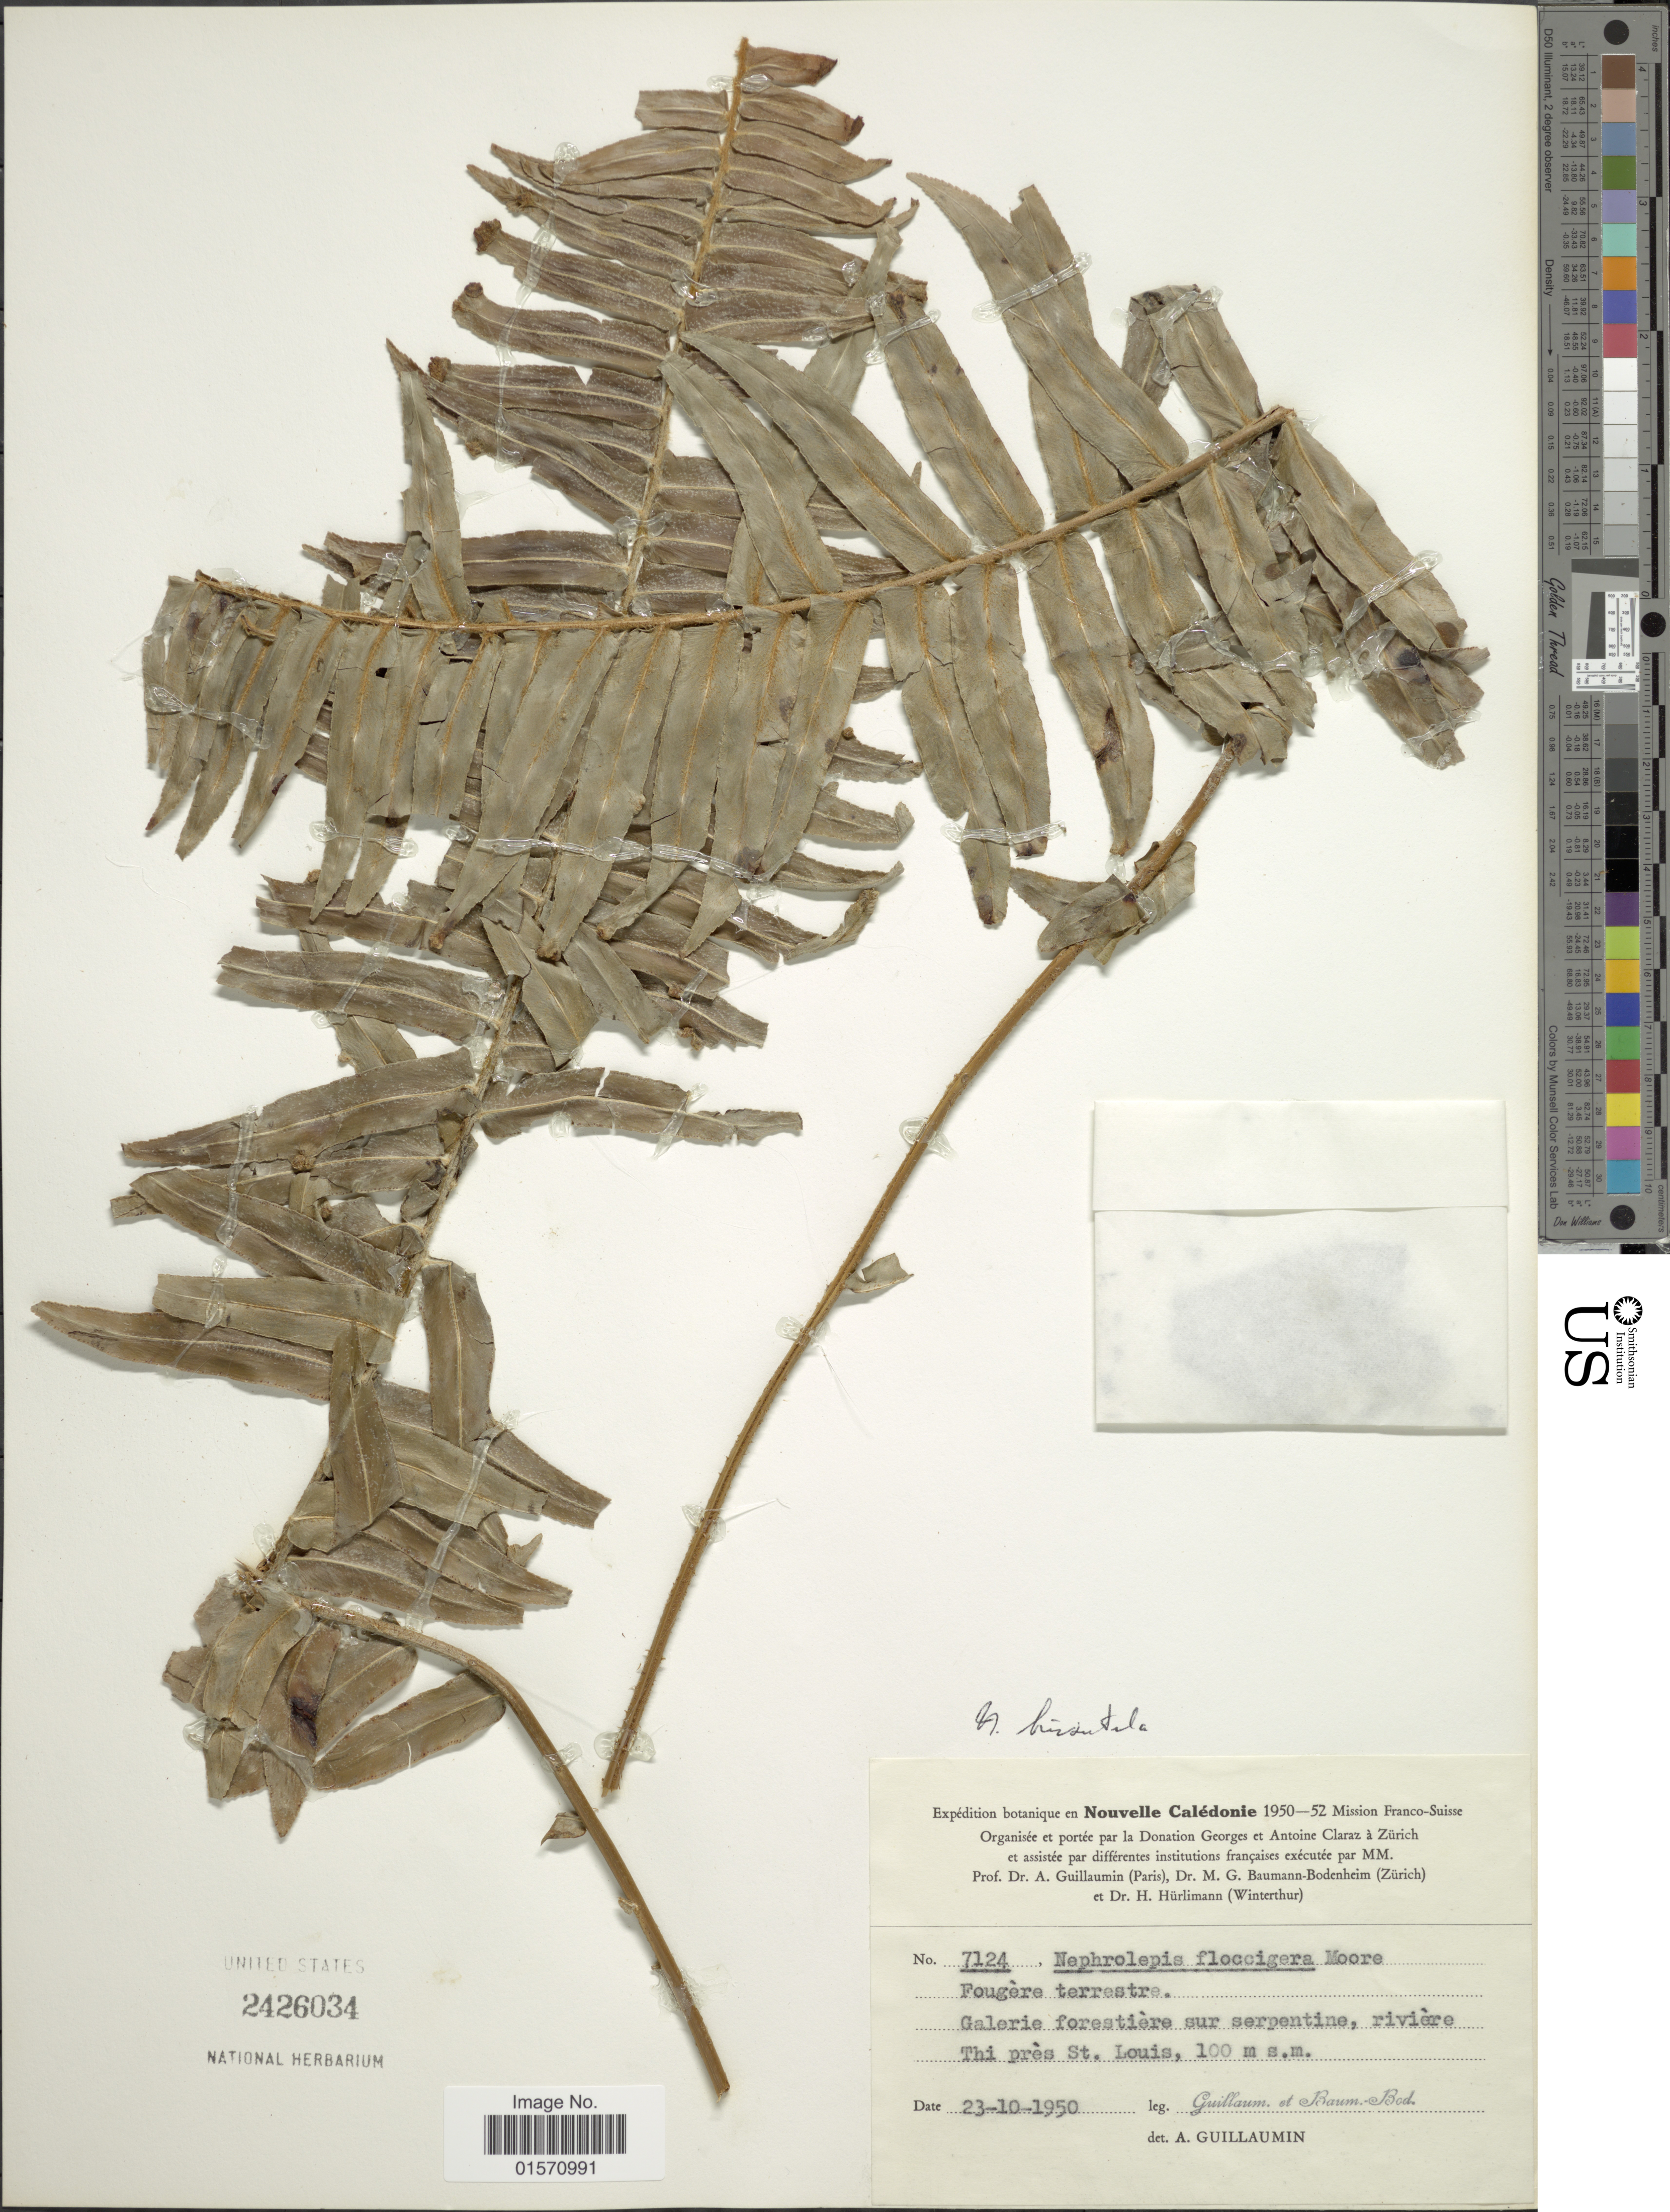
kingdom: Plantae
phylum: Tracheophyta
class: Polypodiopsida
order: Polypodiales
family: Nephrolepidaceae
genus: Nephrolepis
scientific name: Nephrolepis hirsutula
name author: (G. Forst.) C. Presl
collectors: A. Guillaumin & M. G. Baumann-Bodenheim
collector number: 7124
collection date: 1950-10-23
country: New Caledonia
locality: Galerie forestière sur serpentine, rivière Thi près St. Louis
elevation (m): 100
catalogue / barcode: US 2426034